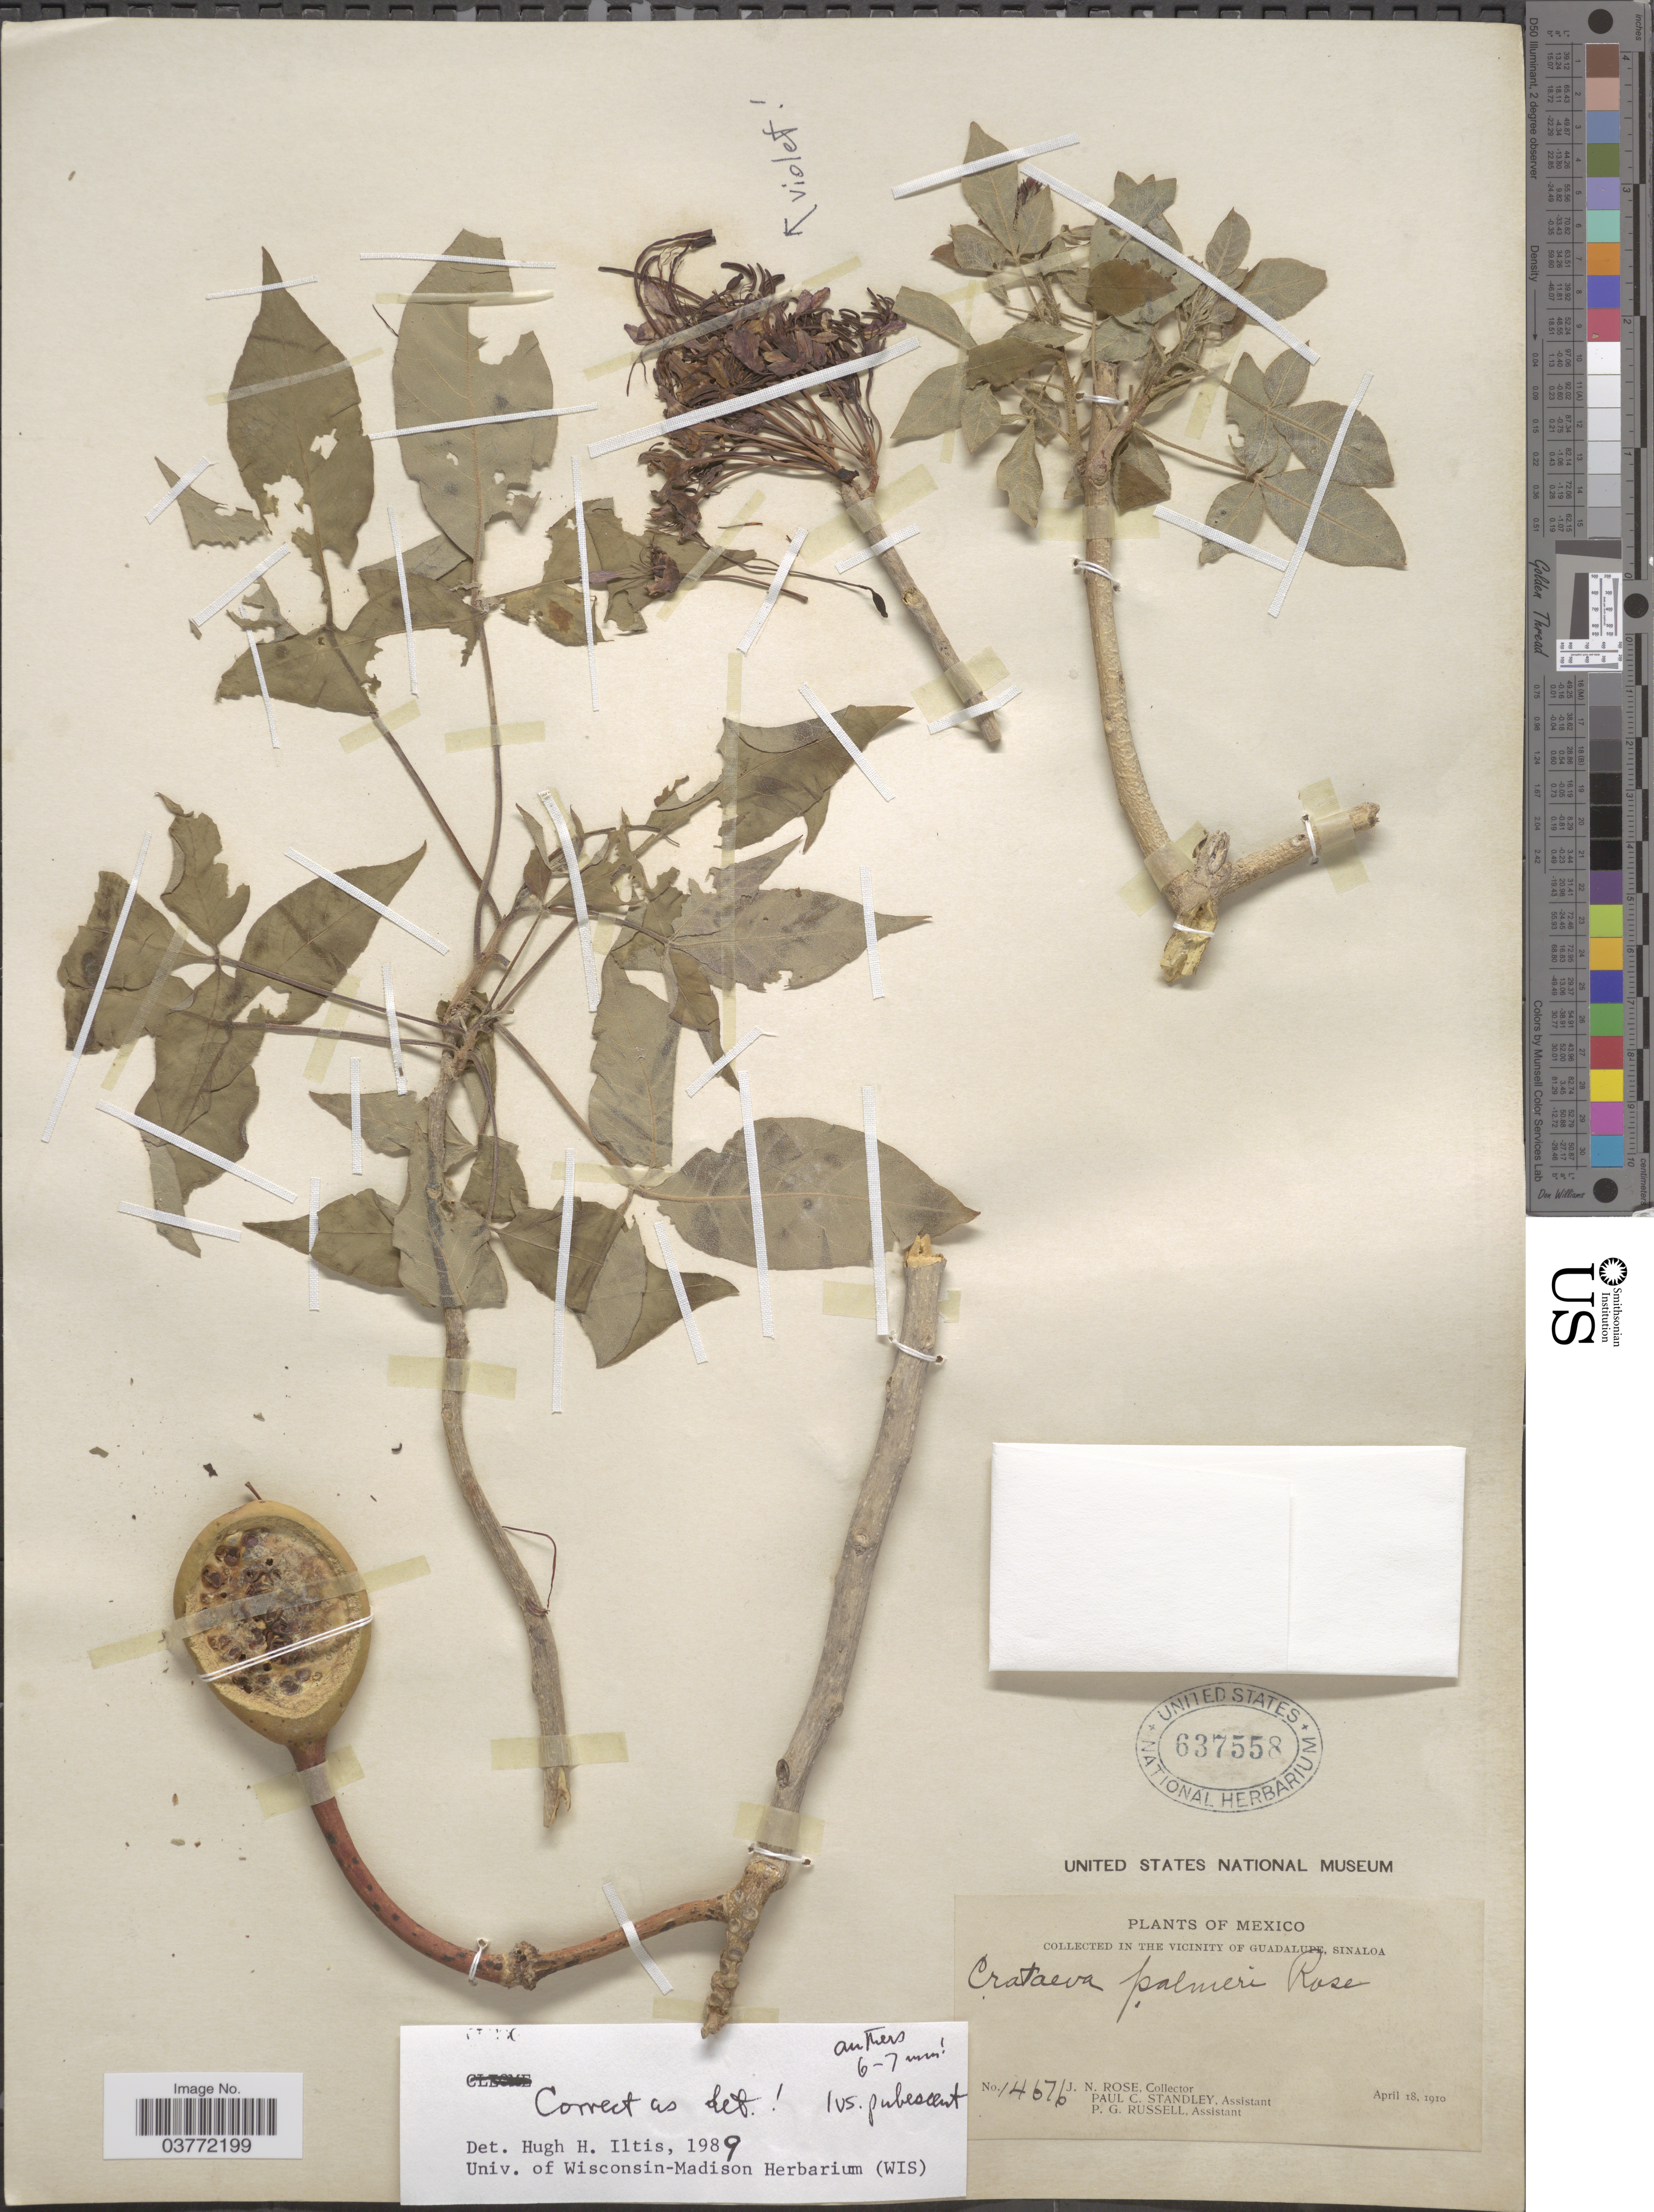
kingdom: Plantae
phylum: Tracheophyta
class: Magnoliopsida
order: Brassicales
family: Capparaceae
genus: Crateva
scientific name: Crateva palmeri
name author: Rose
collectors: J. N. Rose, P. C. Standley & P. G. Russell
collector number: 14676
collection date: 1910-04-18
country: Mexico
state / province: Sinaloa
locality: Vicinity of Guadalupe.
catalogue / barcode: US 637558